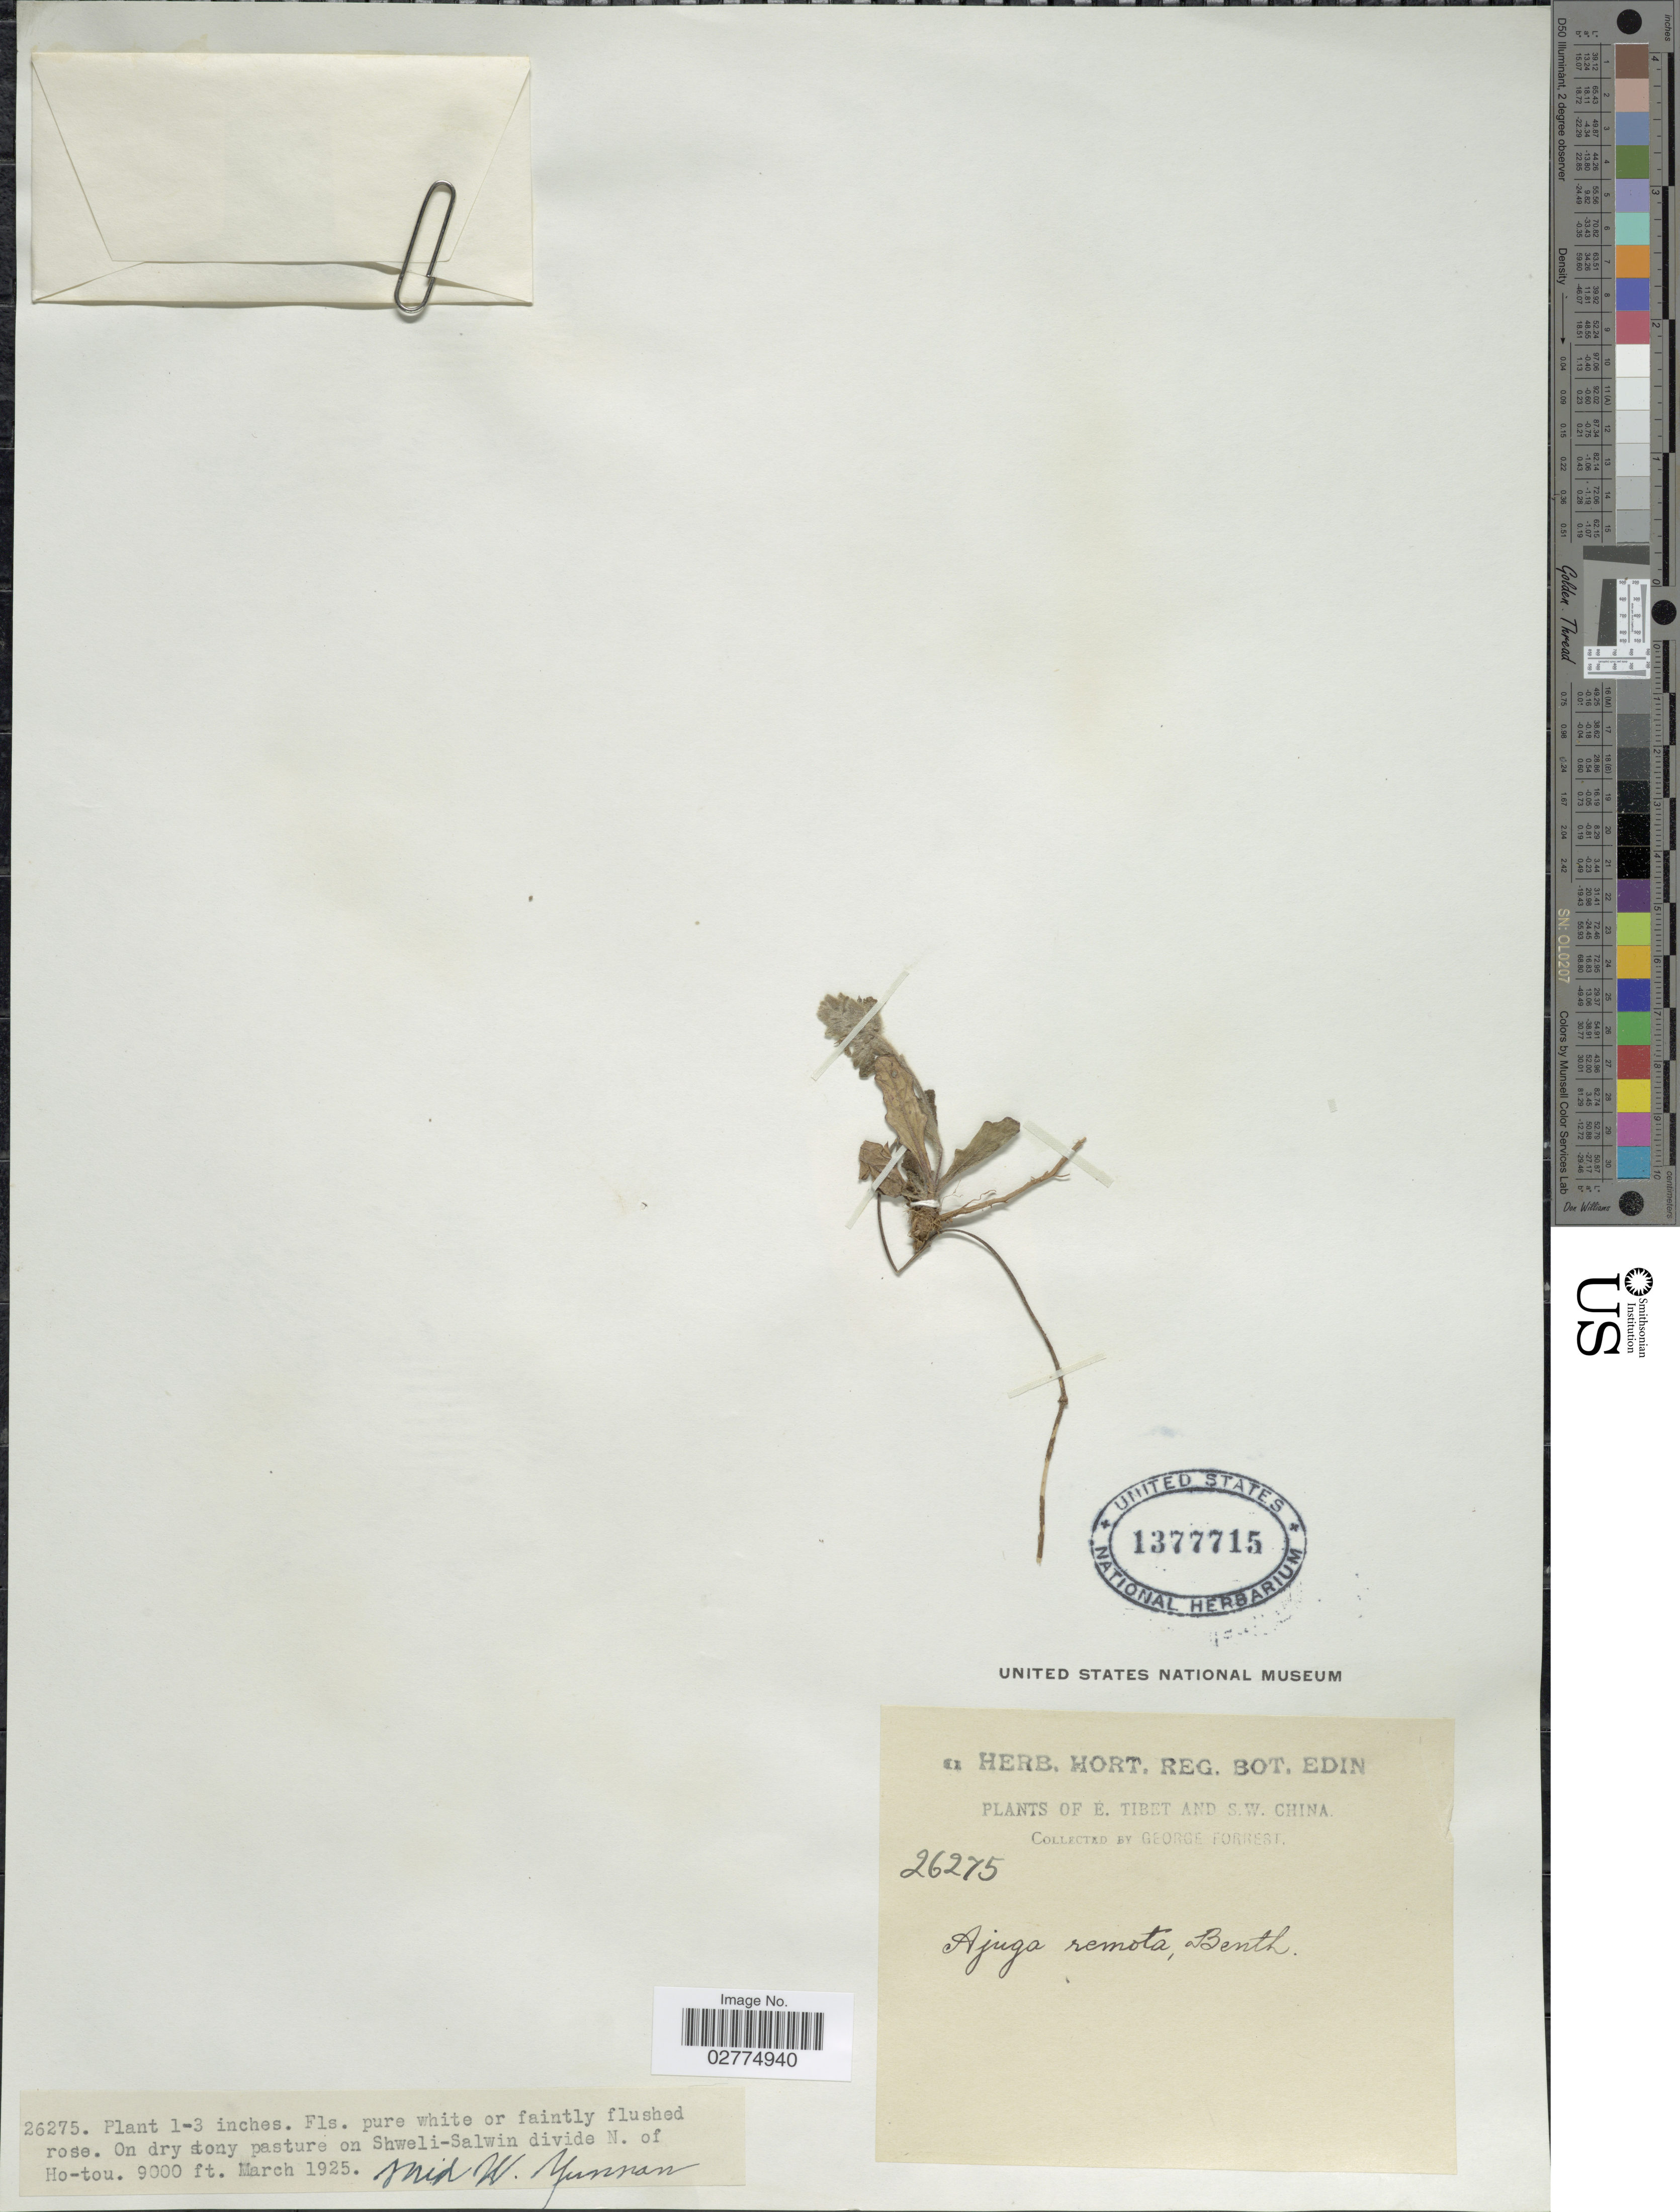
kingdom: Plantae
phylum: Tracheophyta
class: Magnoliopsida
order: Lamiales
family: Lamiaceae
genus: Ajuga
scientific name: Ajuga remota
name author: Wall. ex Benth.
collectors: G. Forrest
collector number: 26275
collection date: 1925-03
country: China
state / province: Yunnan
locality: E. Tibet and S.W. China. On dry stony pasture on Shweli-Salwin divide N. of Ho-tou. Mid W. Yunnan.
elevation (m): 2743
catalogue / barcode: US 1377715